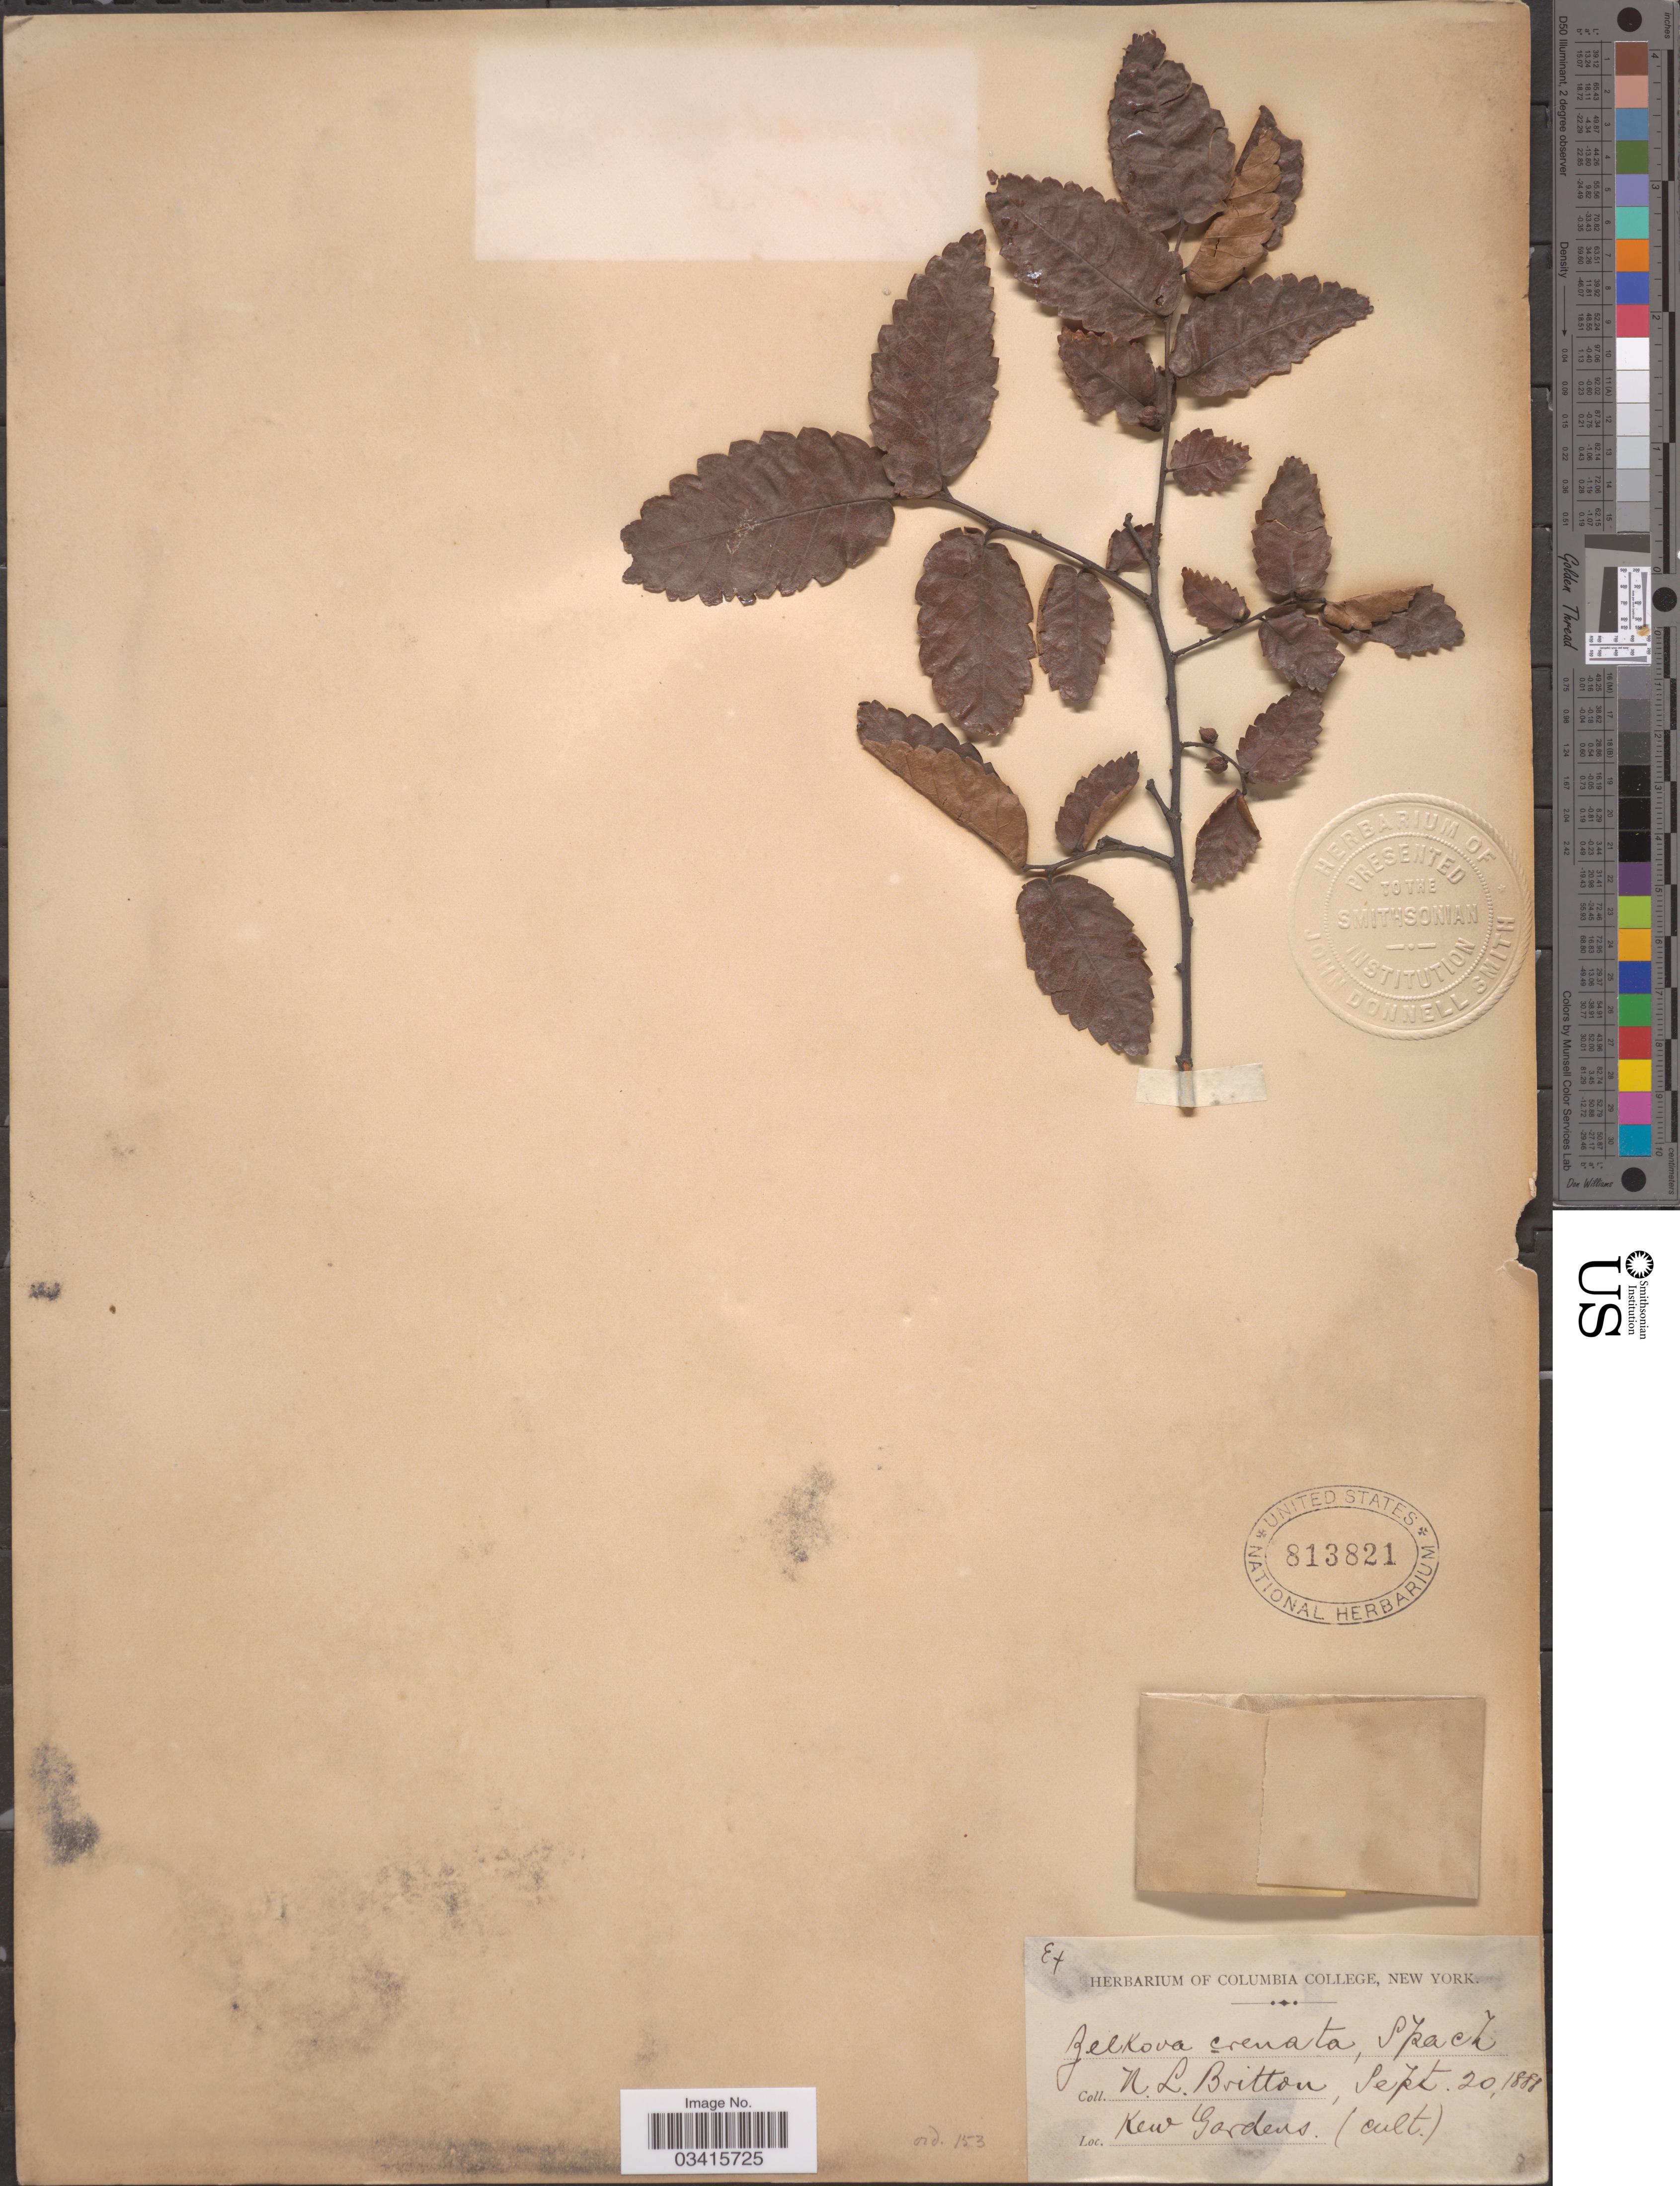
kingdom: Plantae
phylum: Tracheophyta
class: Magnoliopsida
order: Rosales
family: Ulmaceae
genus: Zelkova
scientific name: Zelkova carpinifolia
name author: (Pall.) K. Koch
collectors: N. Britton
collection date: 1888-09-20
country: United States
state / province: New York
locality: Kew Gardens.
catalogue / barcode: US 813821